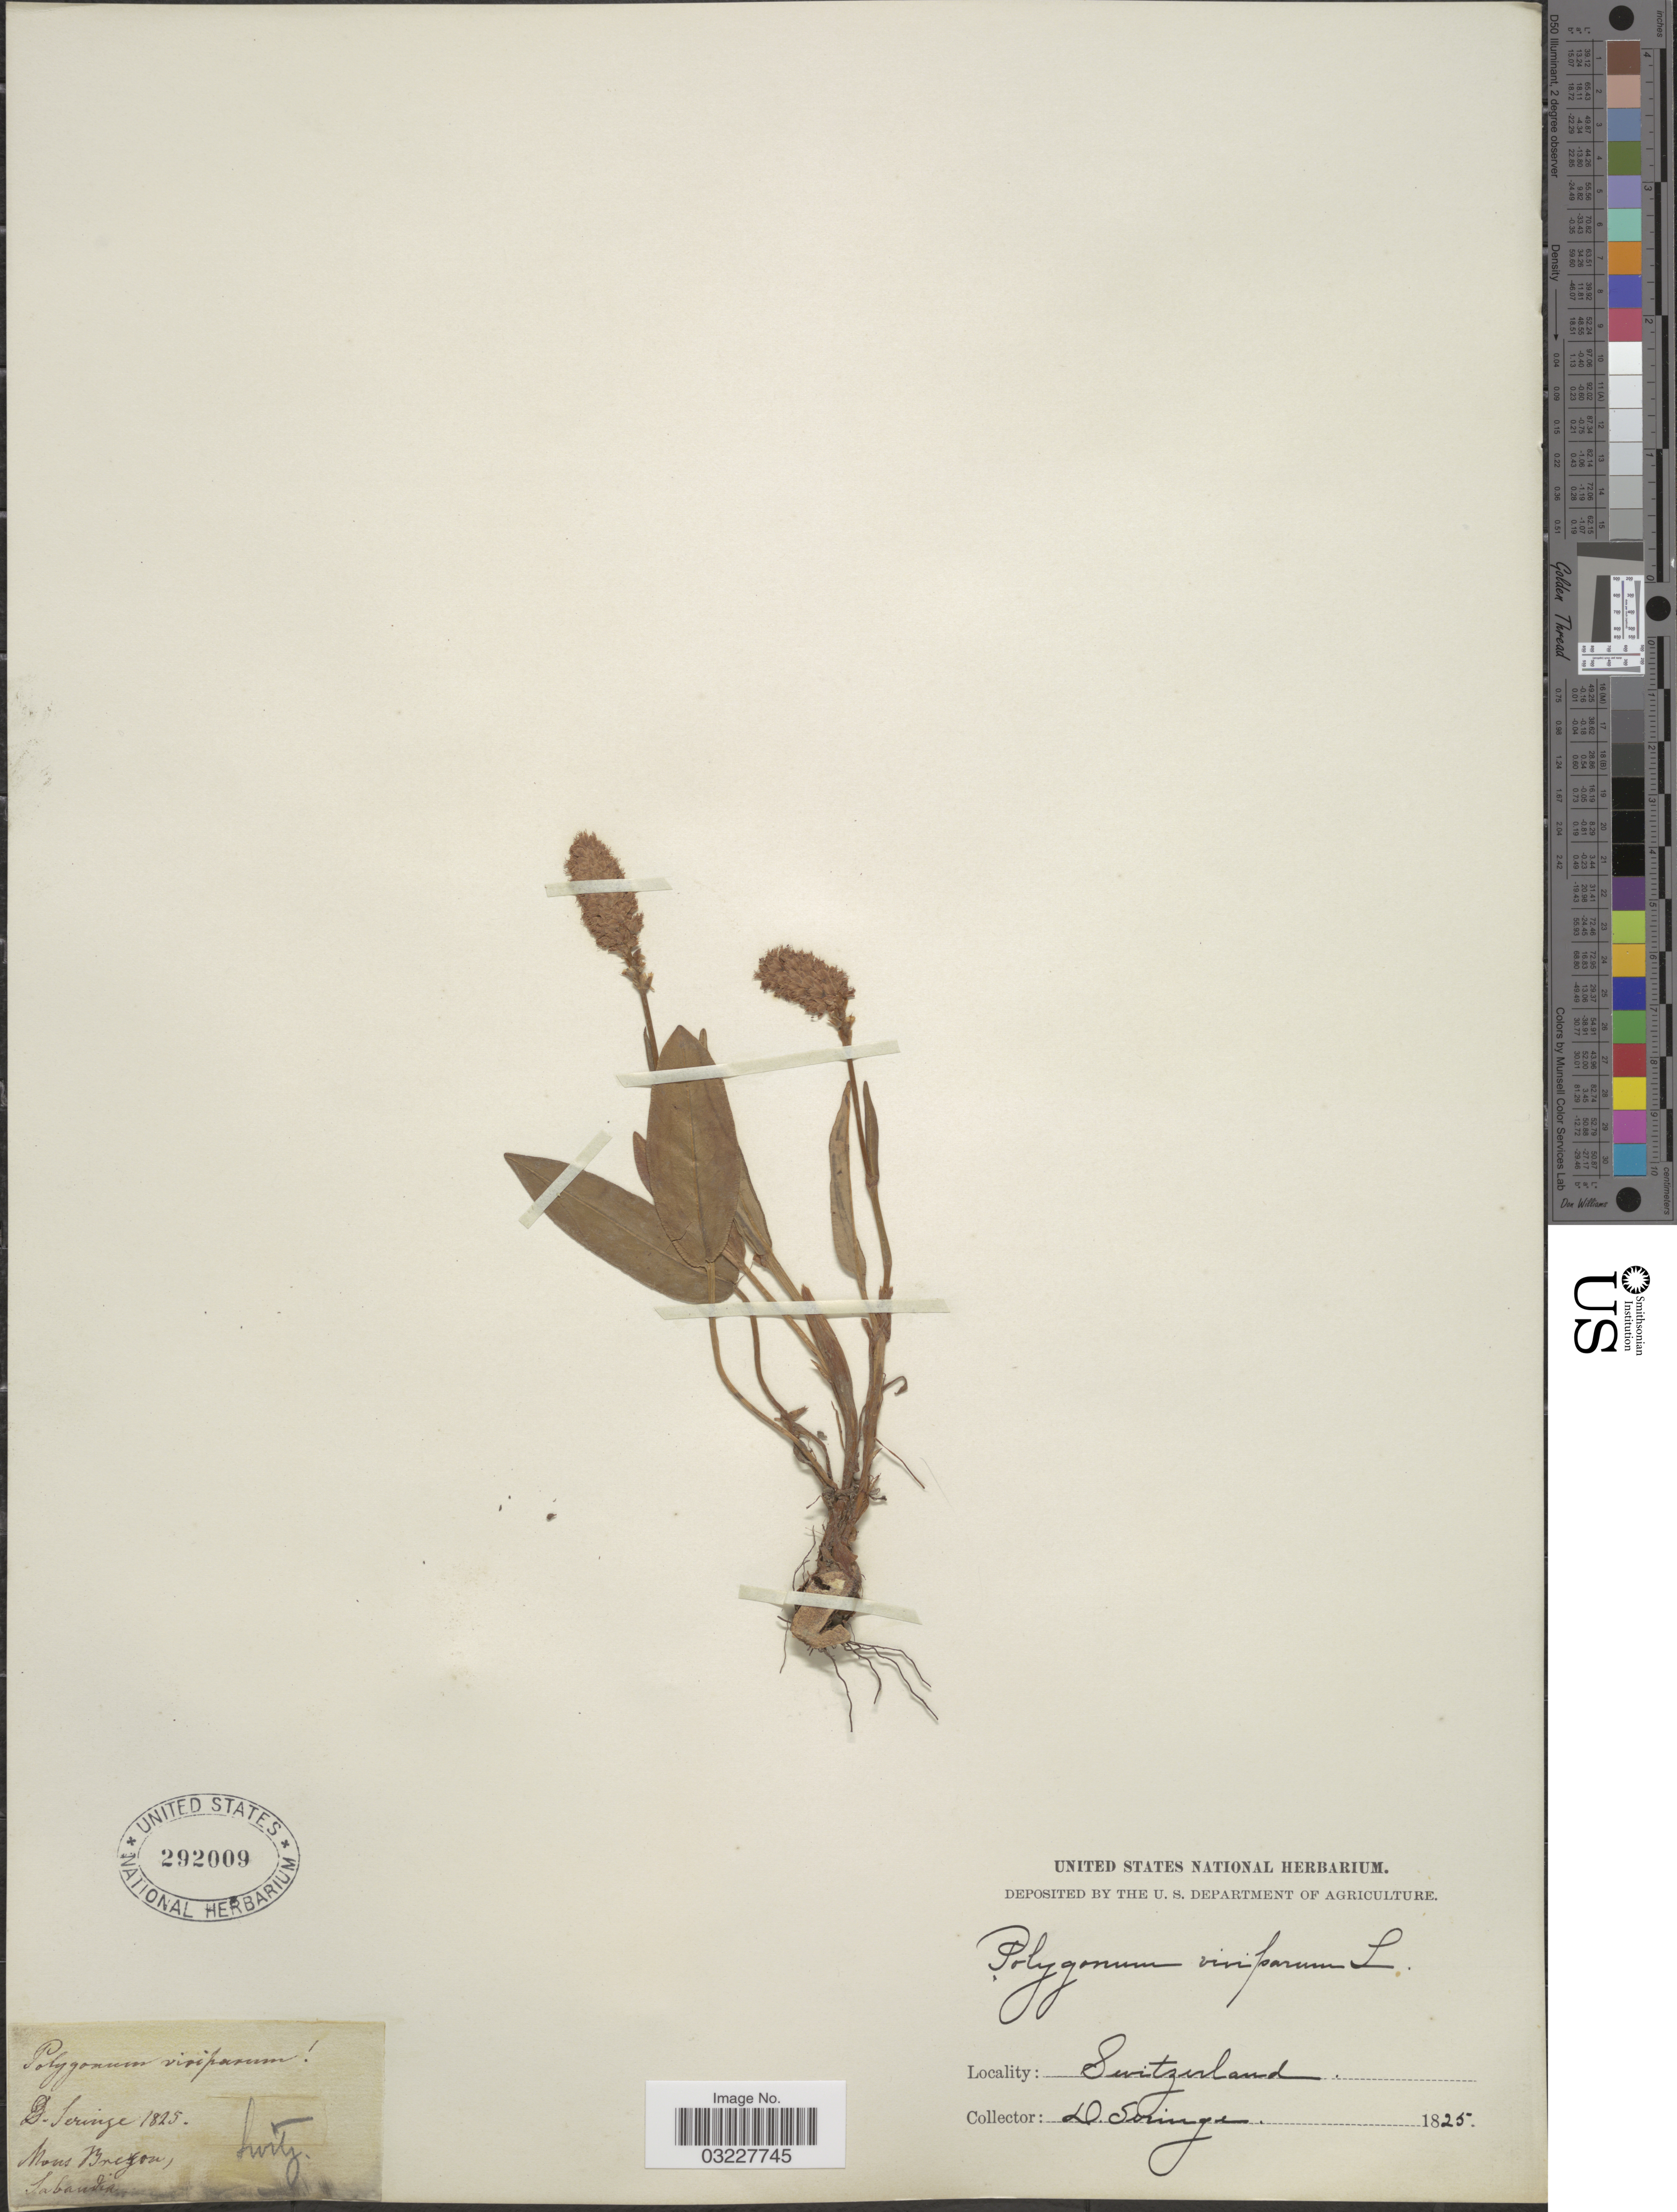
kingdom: Plantae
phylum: Tracheophyta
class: Magnoliopsida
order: Caryophyllales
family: Polygonaceae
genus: Bistorta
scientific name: Bistorta vivipara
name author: (L.) Delarbre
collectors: D. Seringe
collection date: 1825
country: Switzerland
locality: Mont Brezon, Sabaudia.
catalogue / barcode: US 292009